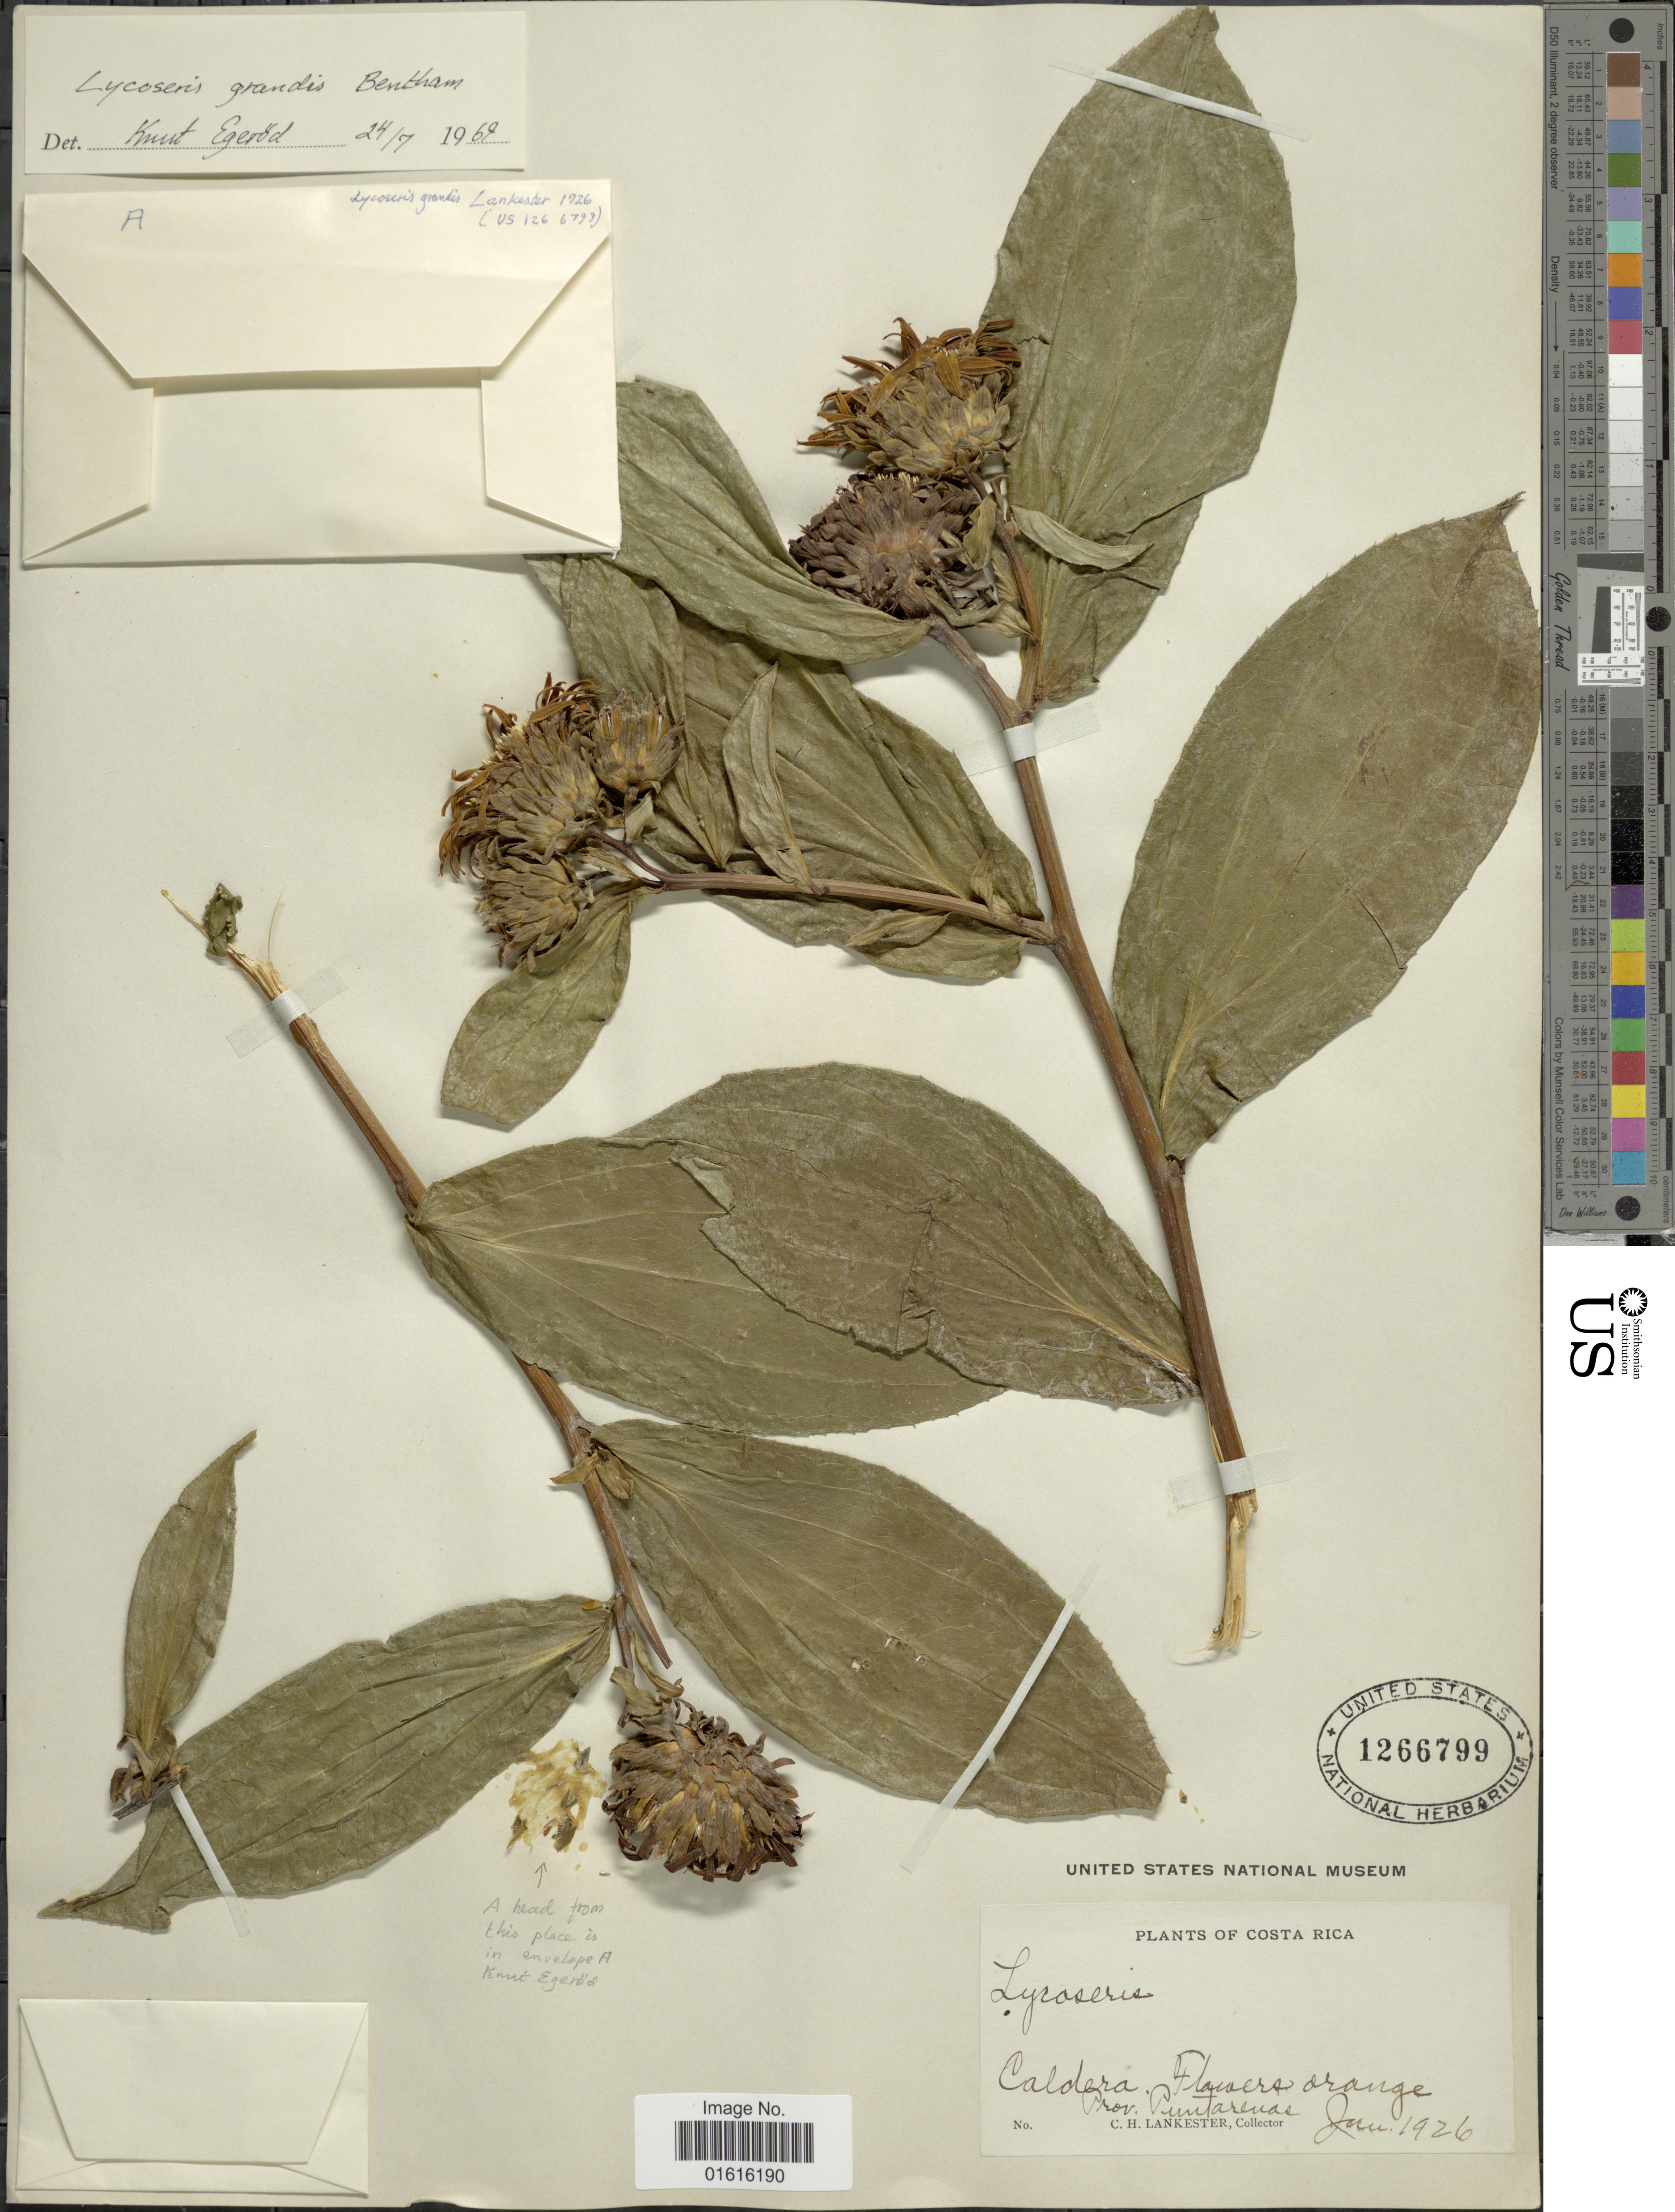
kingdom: Plantae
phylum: Tracheophyta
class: Magnoliopsida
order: Asterales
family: Asteraceae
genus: Lycoseris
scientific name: Lycoseris grandis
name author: Benth. in Oerst.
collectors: C. H. Lankester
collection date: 1926-01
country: Costa Rica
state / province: Puntarenas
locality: Caldera. Prov. Puntarenas.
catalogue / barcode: US 1266799